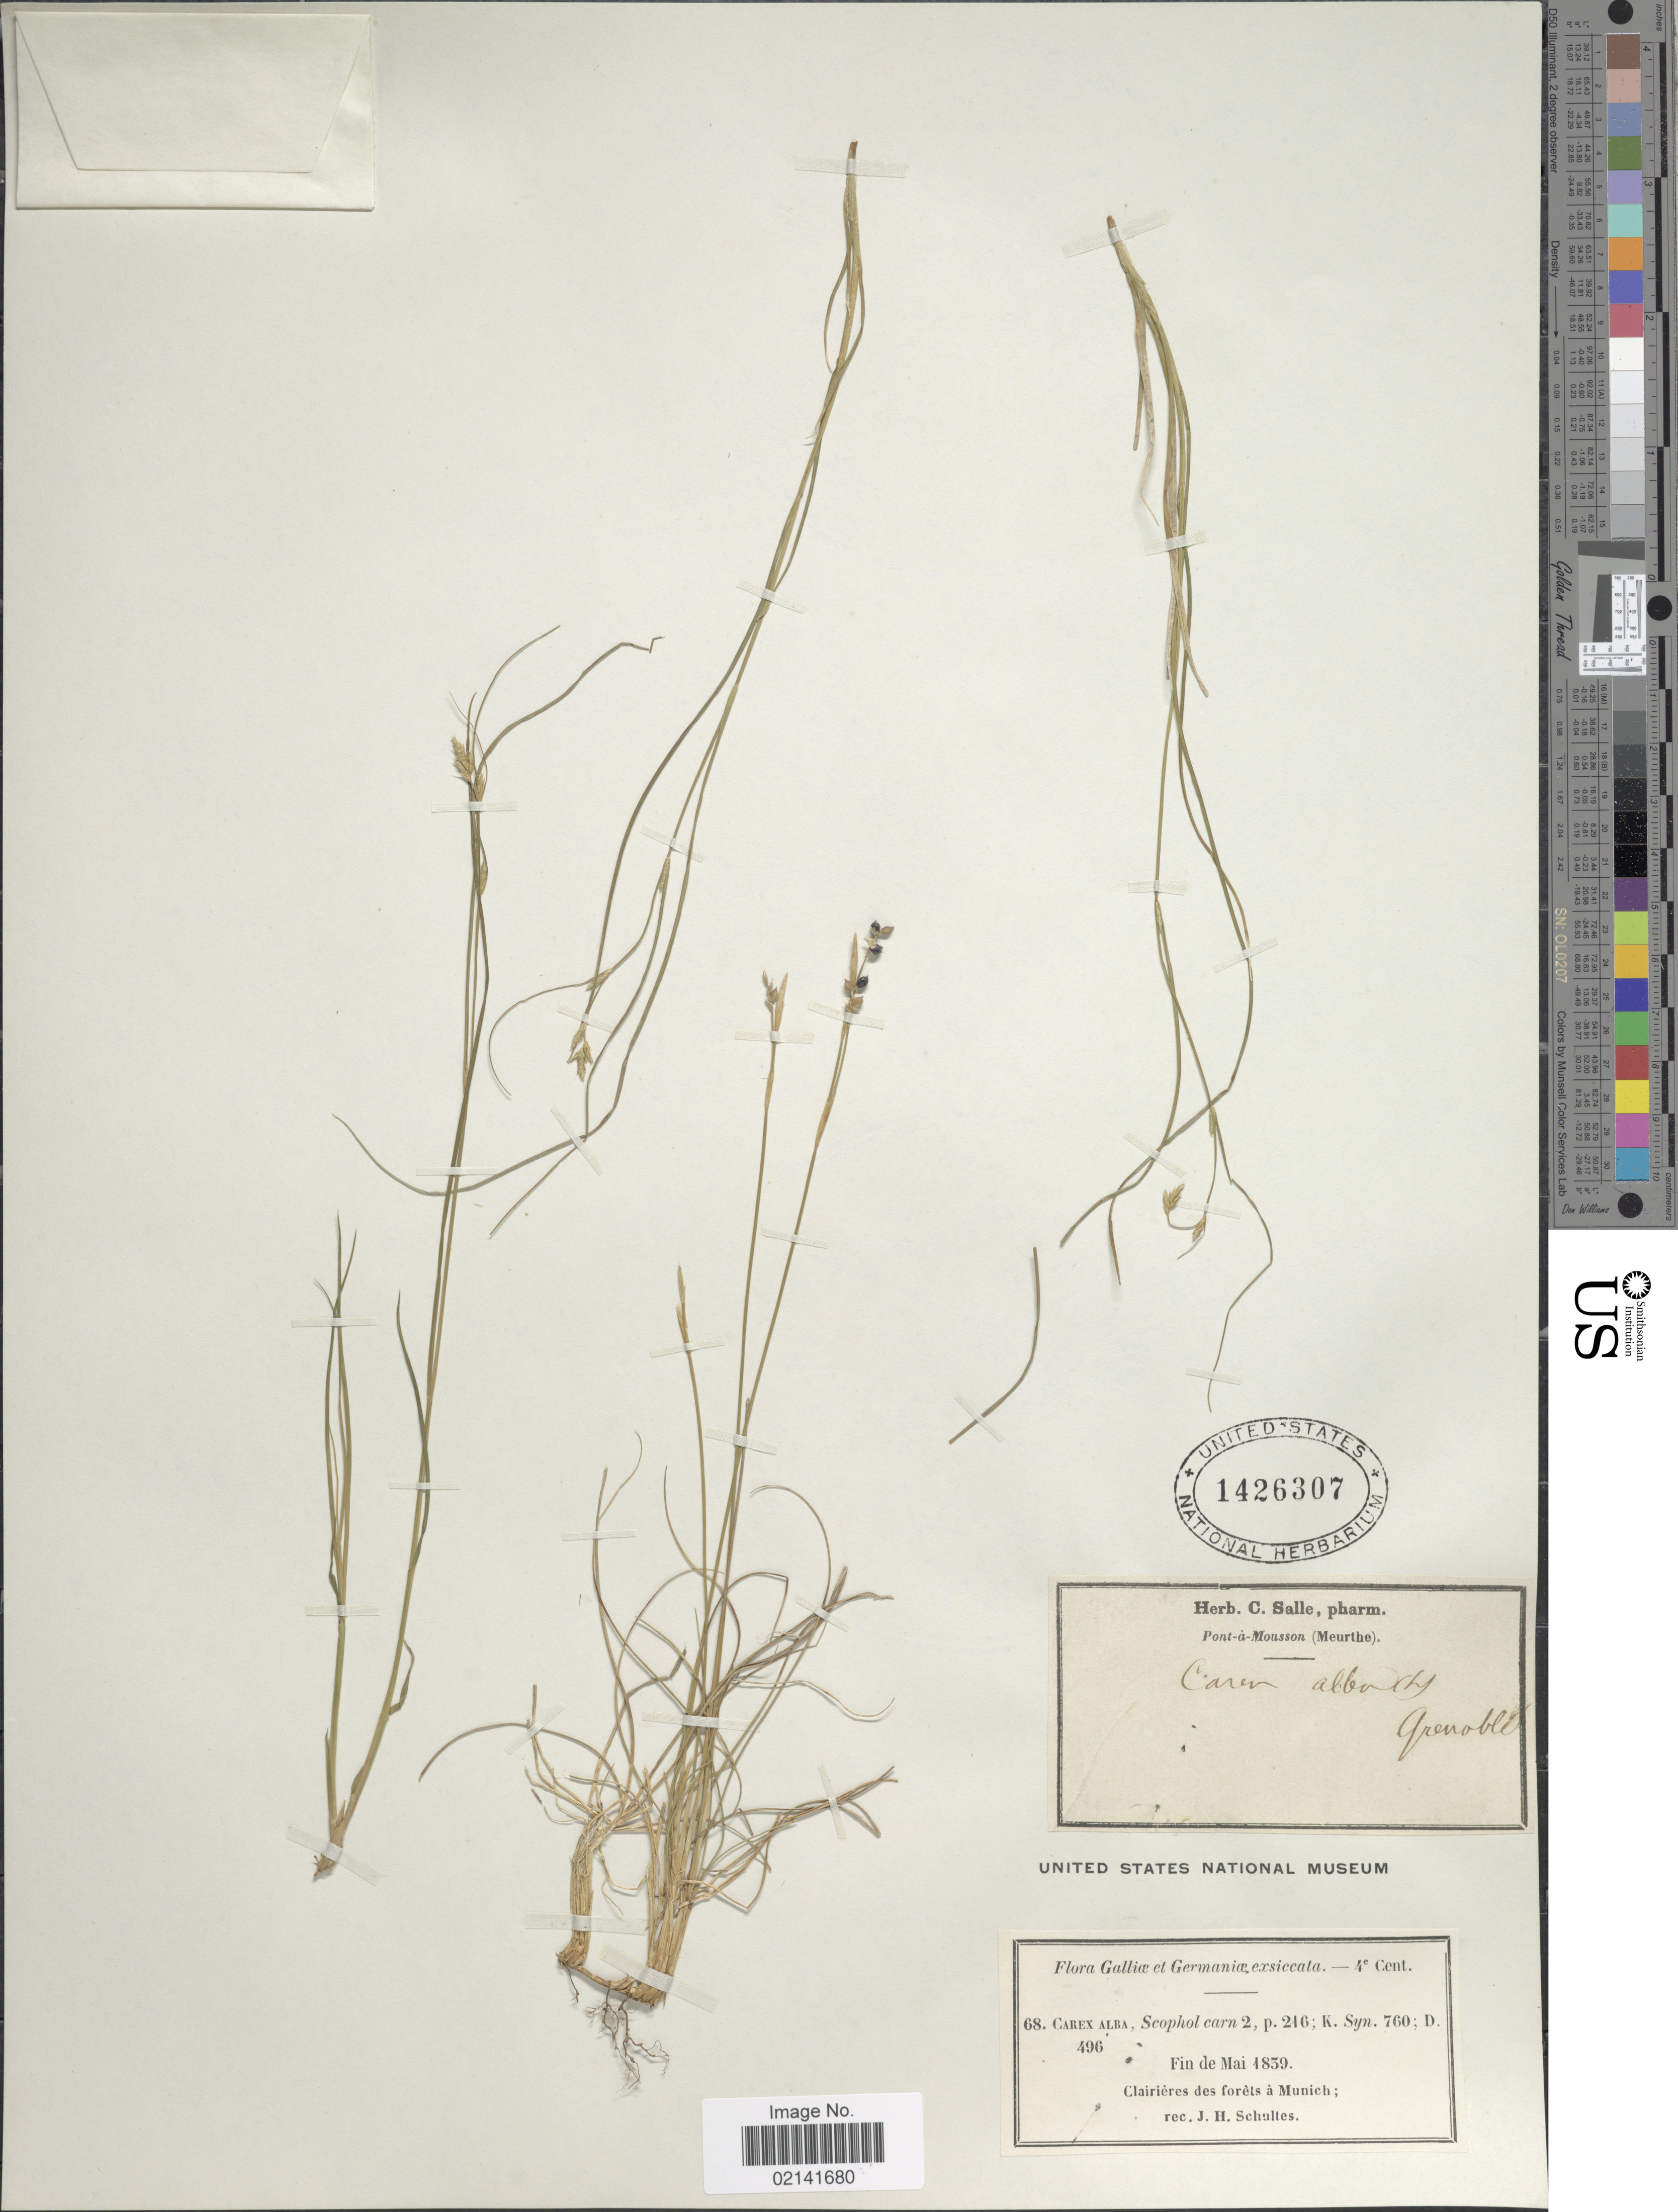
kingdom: Plantae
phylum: Tracheophyta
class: Liliopsida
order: Poales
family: Cyperaceae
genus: Carex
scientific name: Carex alba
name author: Scop.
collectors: ex herb. C. Salle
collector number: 68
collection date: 1859-05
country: Germany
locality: Clairieres des forets a Munich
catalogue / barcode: US 1426307